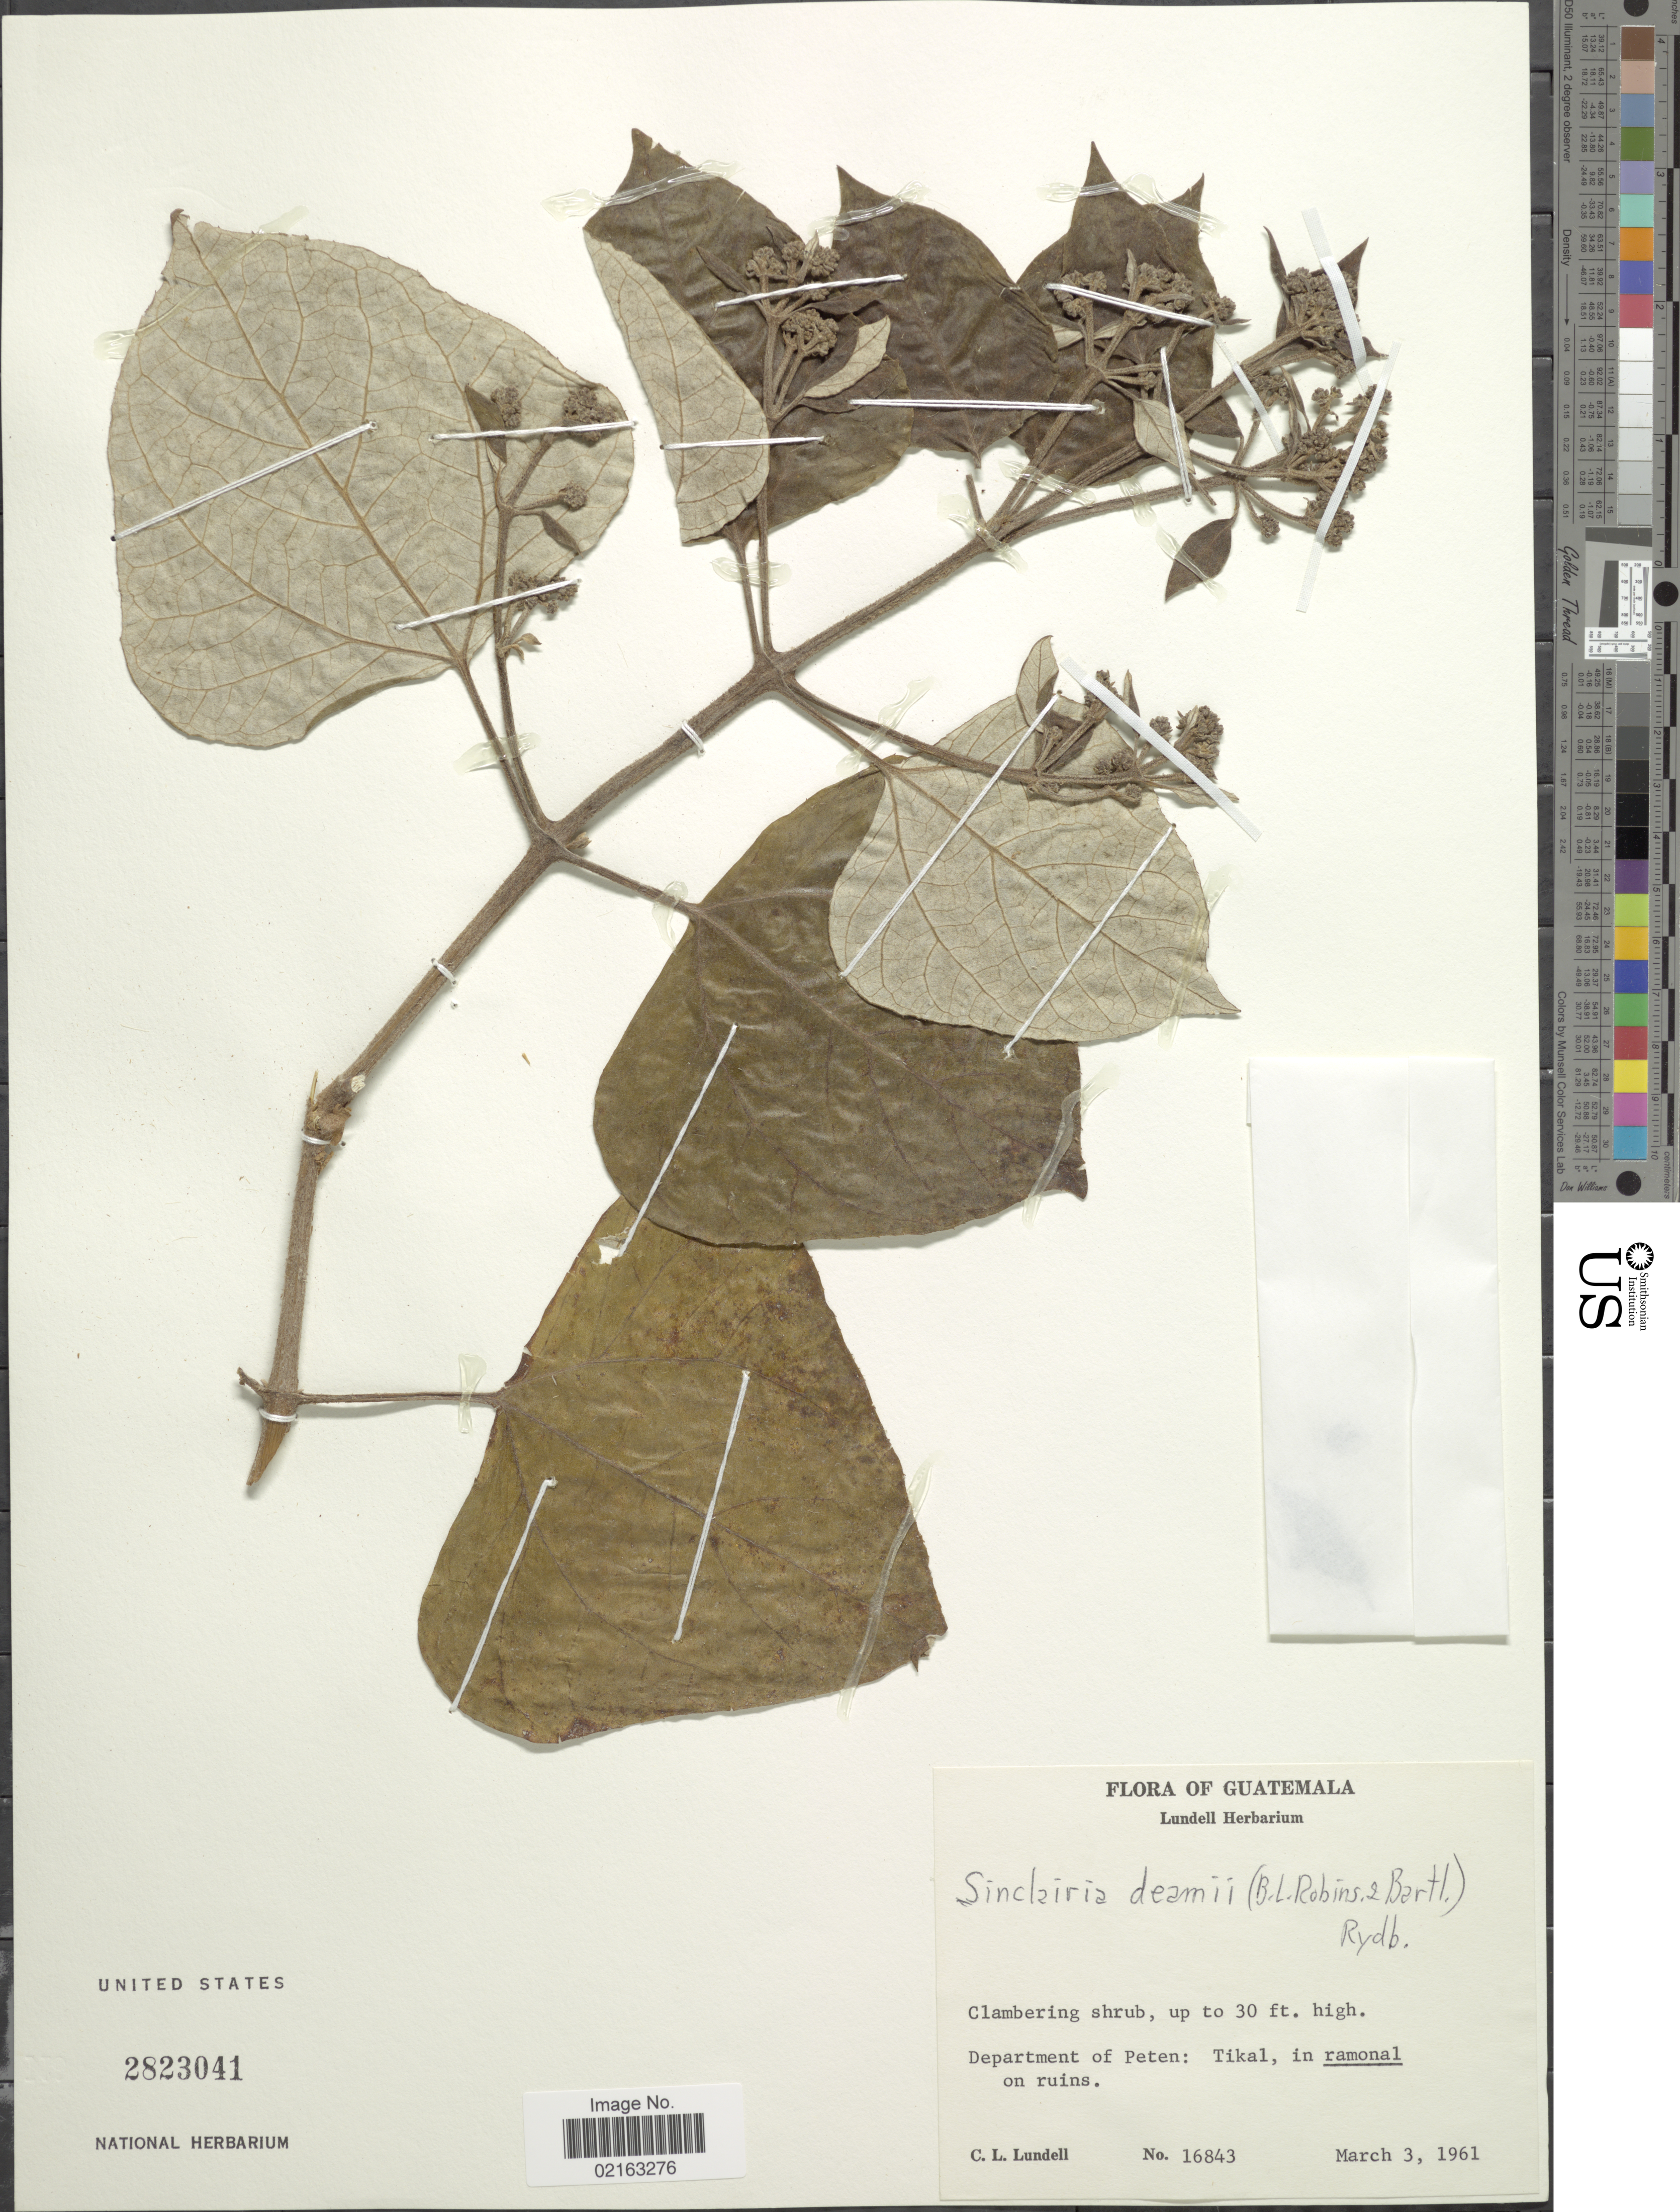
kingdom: Plantae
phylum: Tracheophyta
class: Magnoliopsida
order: Asterales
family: Asteraceae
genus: Sinclairia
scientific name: Sinclairia deamii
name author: (B.L. Rob. & Bartl.) Rydb.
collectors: C. L. Lundell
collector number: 16843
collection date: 1961-03-03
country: Guatemala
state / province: El Petén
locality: Department of Peten: Tikal, in ramonal on ruins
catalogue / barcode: US 2823041